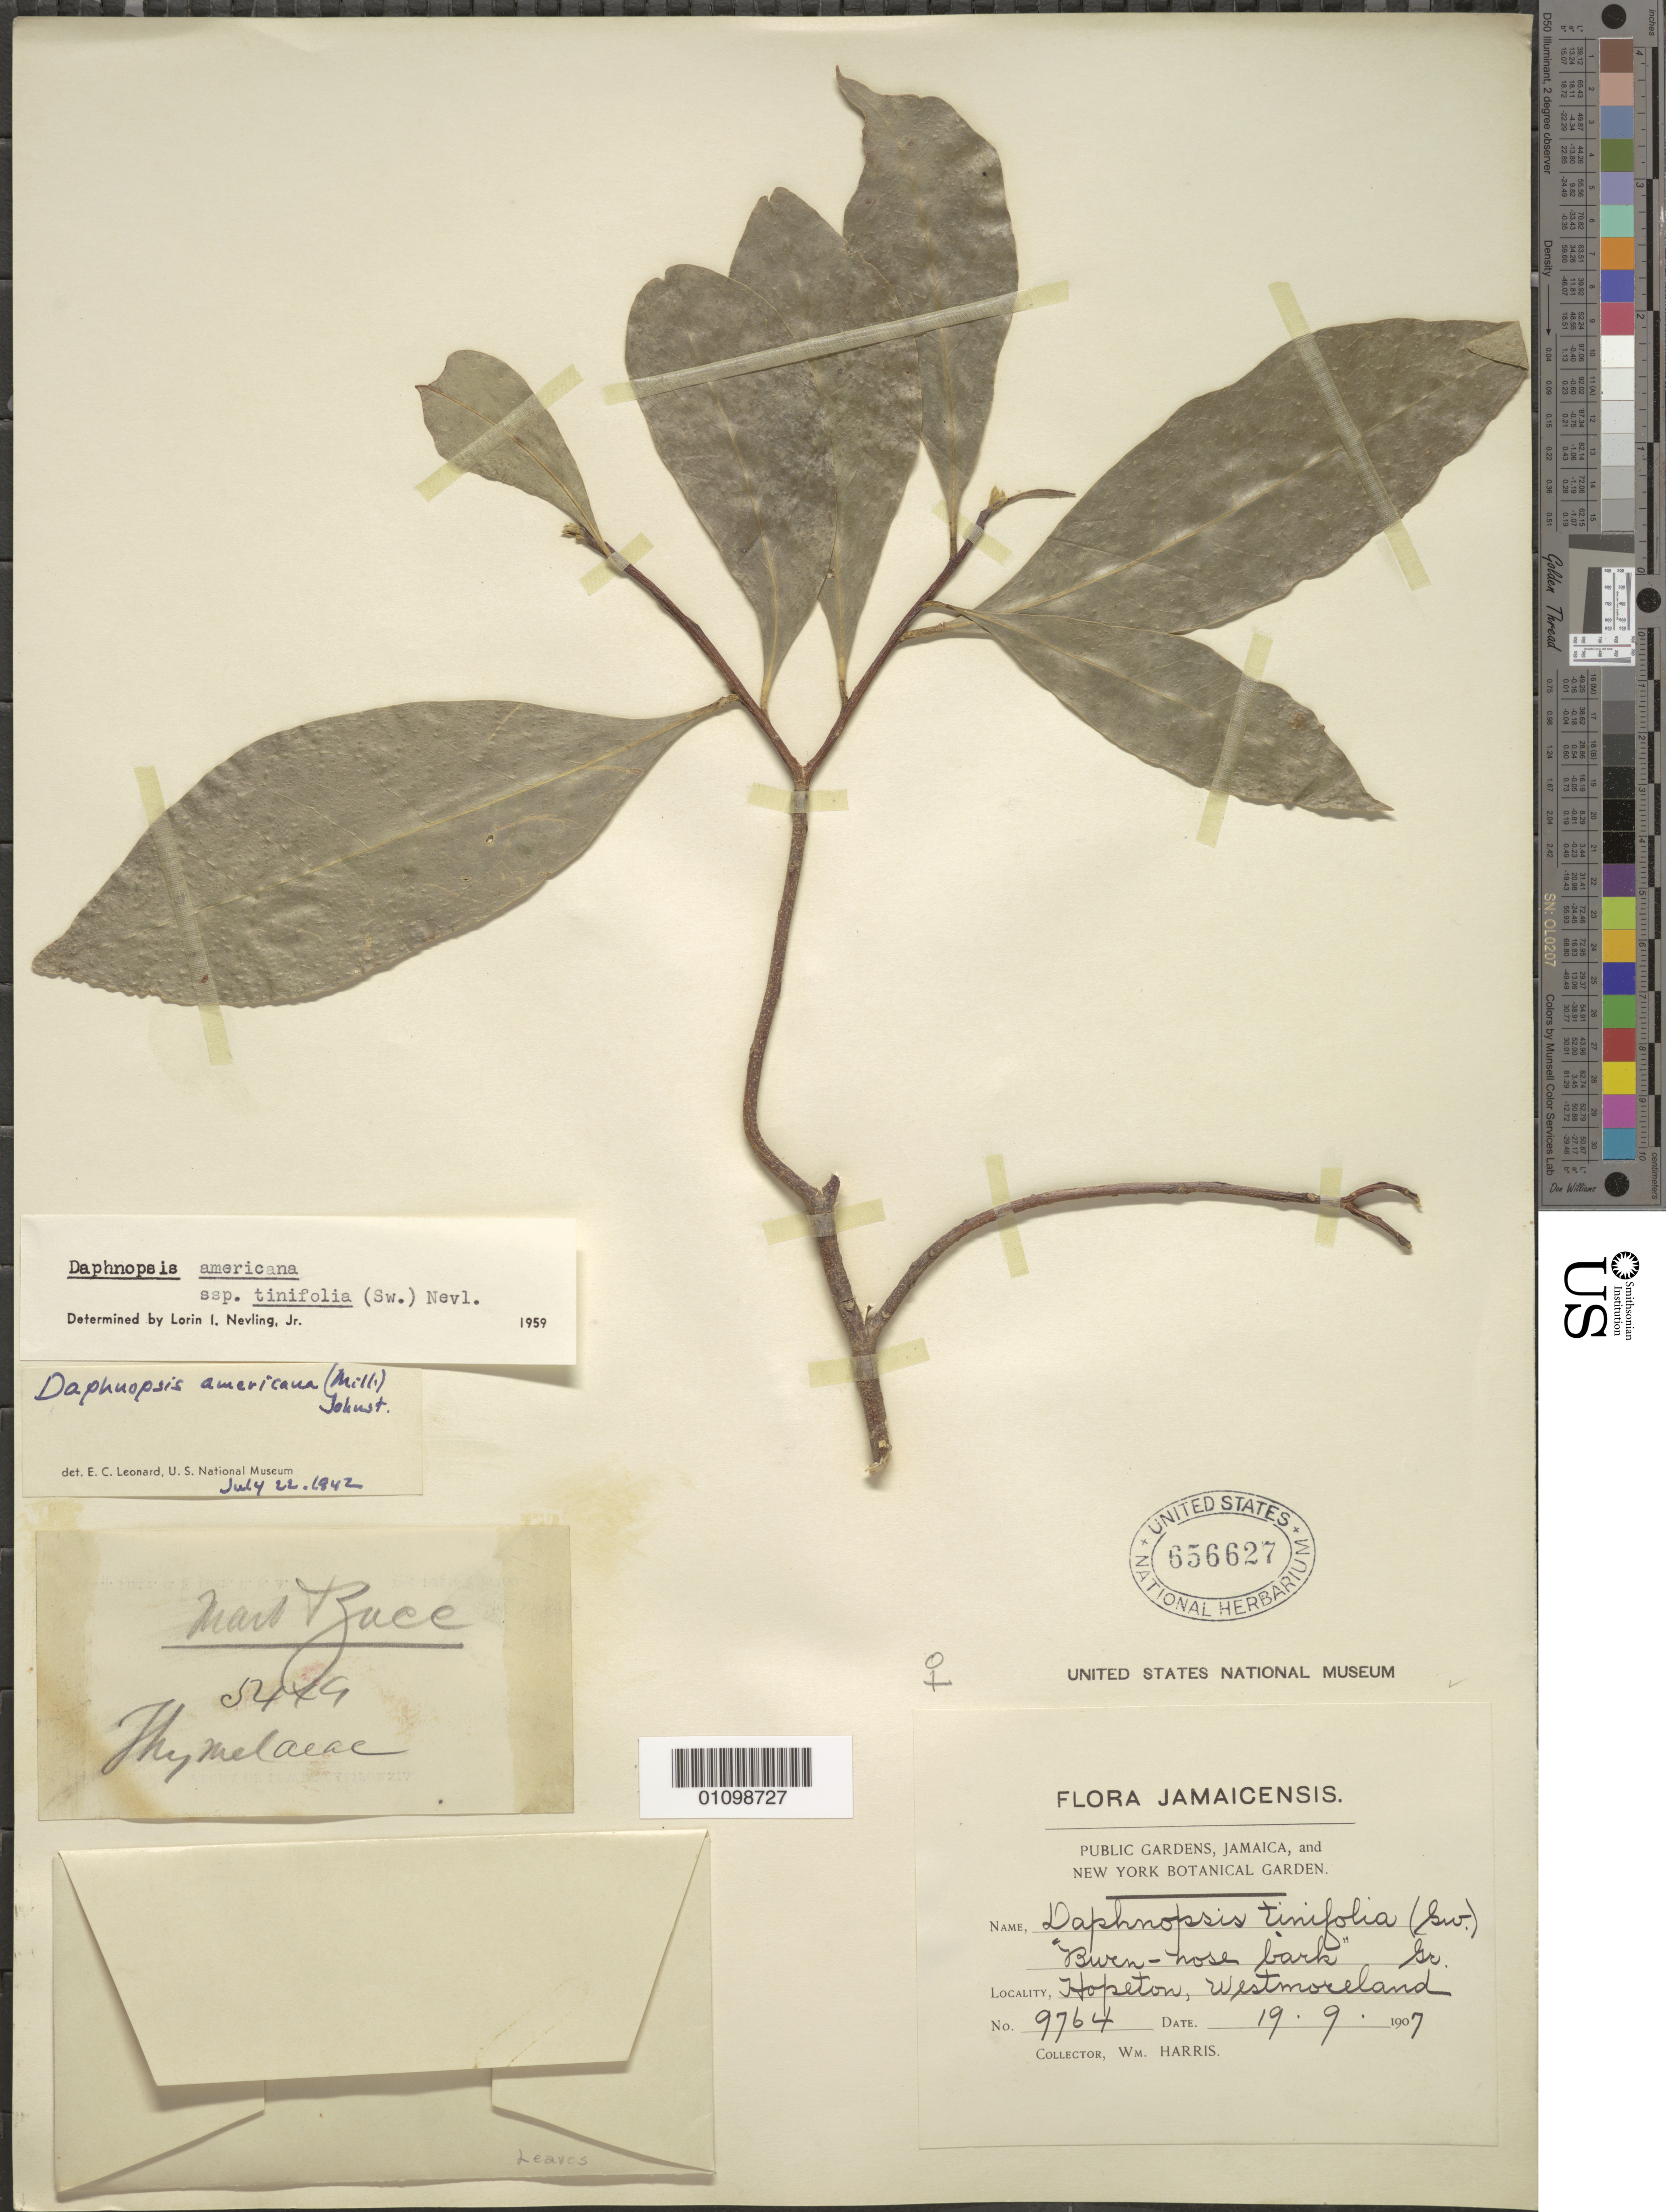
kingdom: Plantae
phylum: Tracheophyta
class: Magnoliopsida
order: Malvales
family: Thymelaeaceae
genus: Daphnopsis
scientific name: Daphnopsis americana subsp. tinifolia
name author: (Sw.) Nevling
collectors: W. Harris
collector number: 9764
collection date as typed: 19 Sep 1907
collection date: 1907-09-19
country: Jamaica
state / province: Westmoreland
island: Jamaica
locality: Hopeton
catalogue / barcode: US 656627